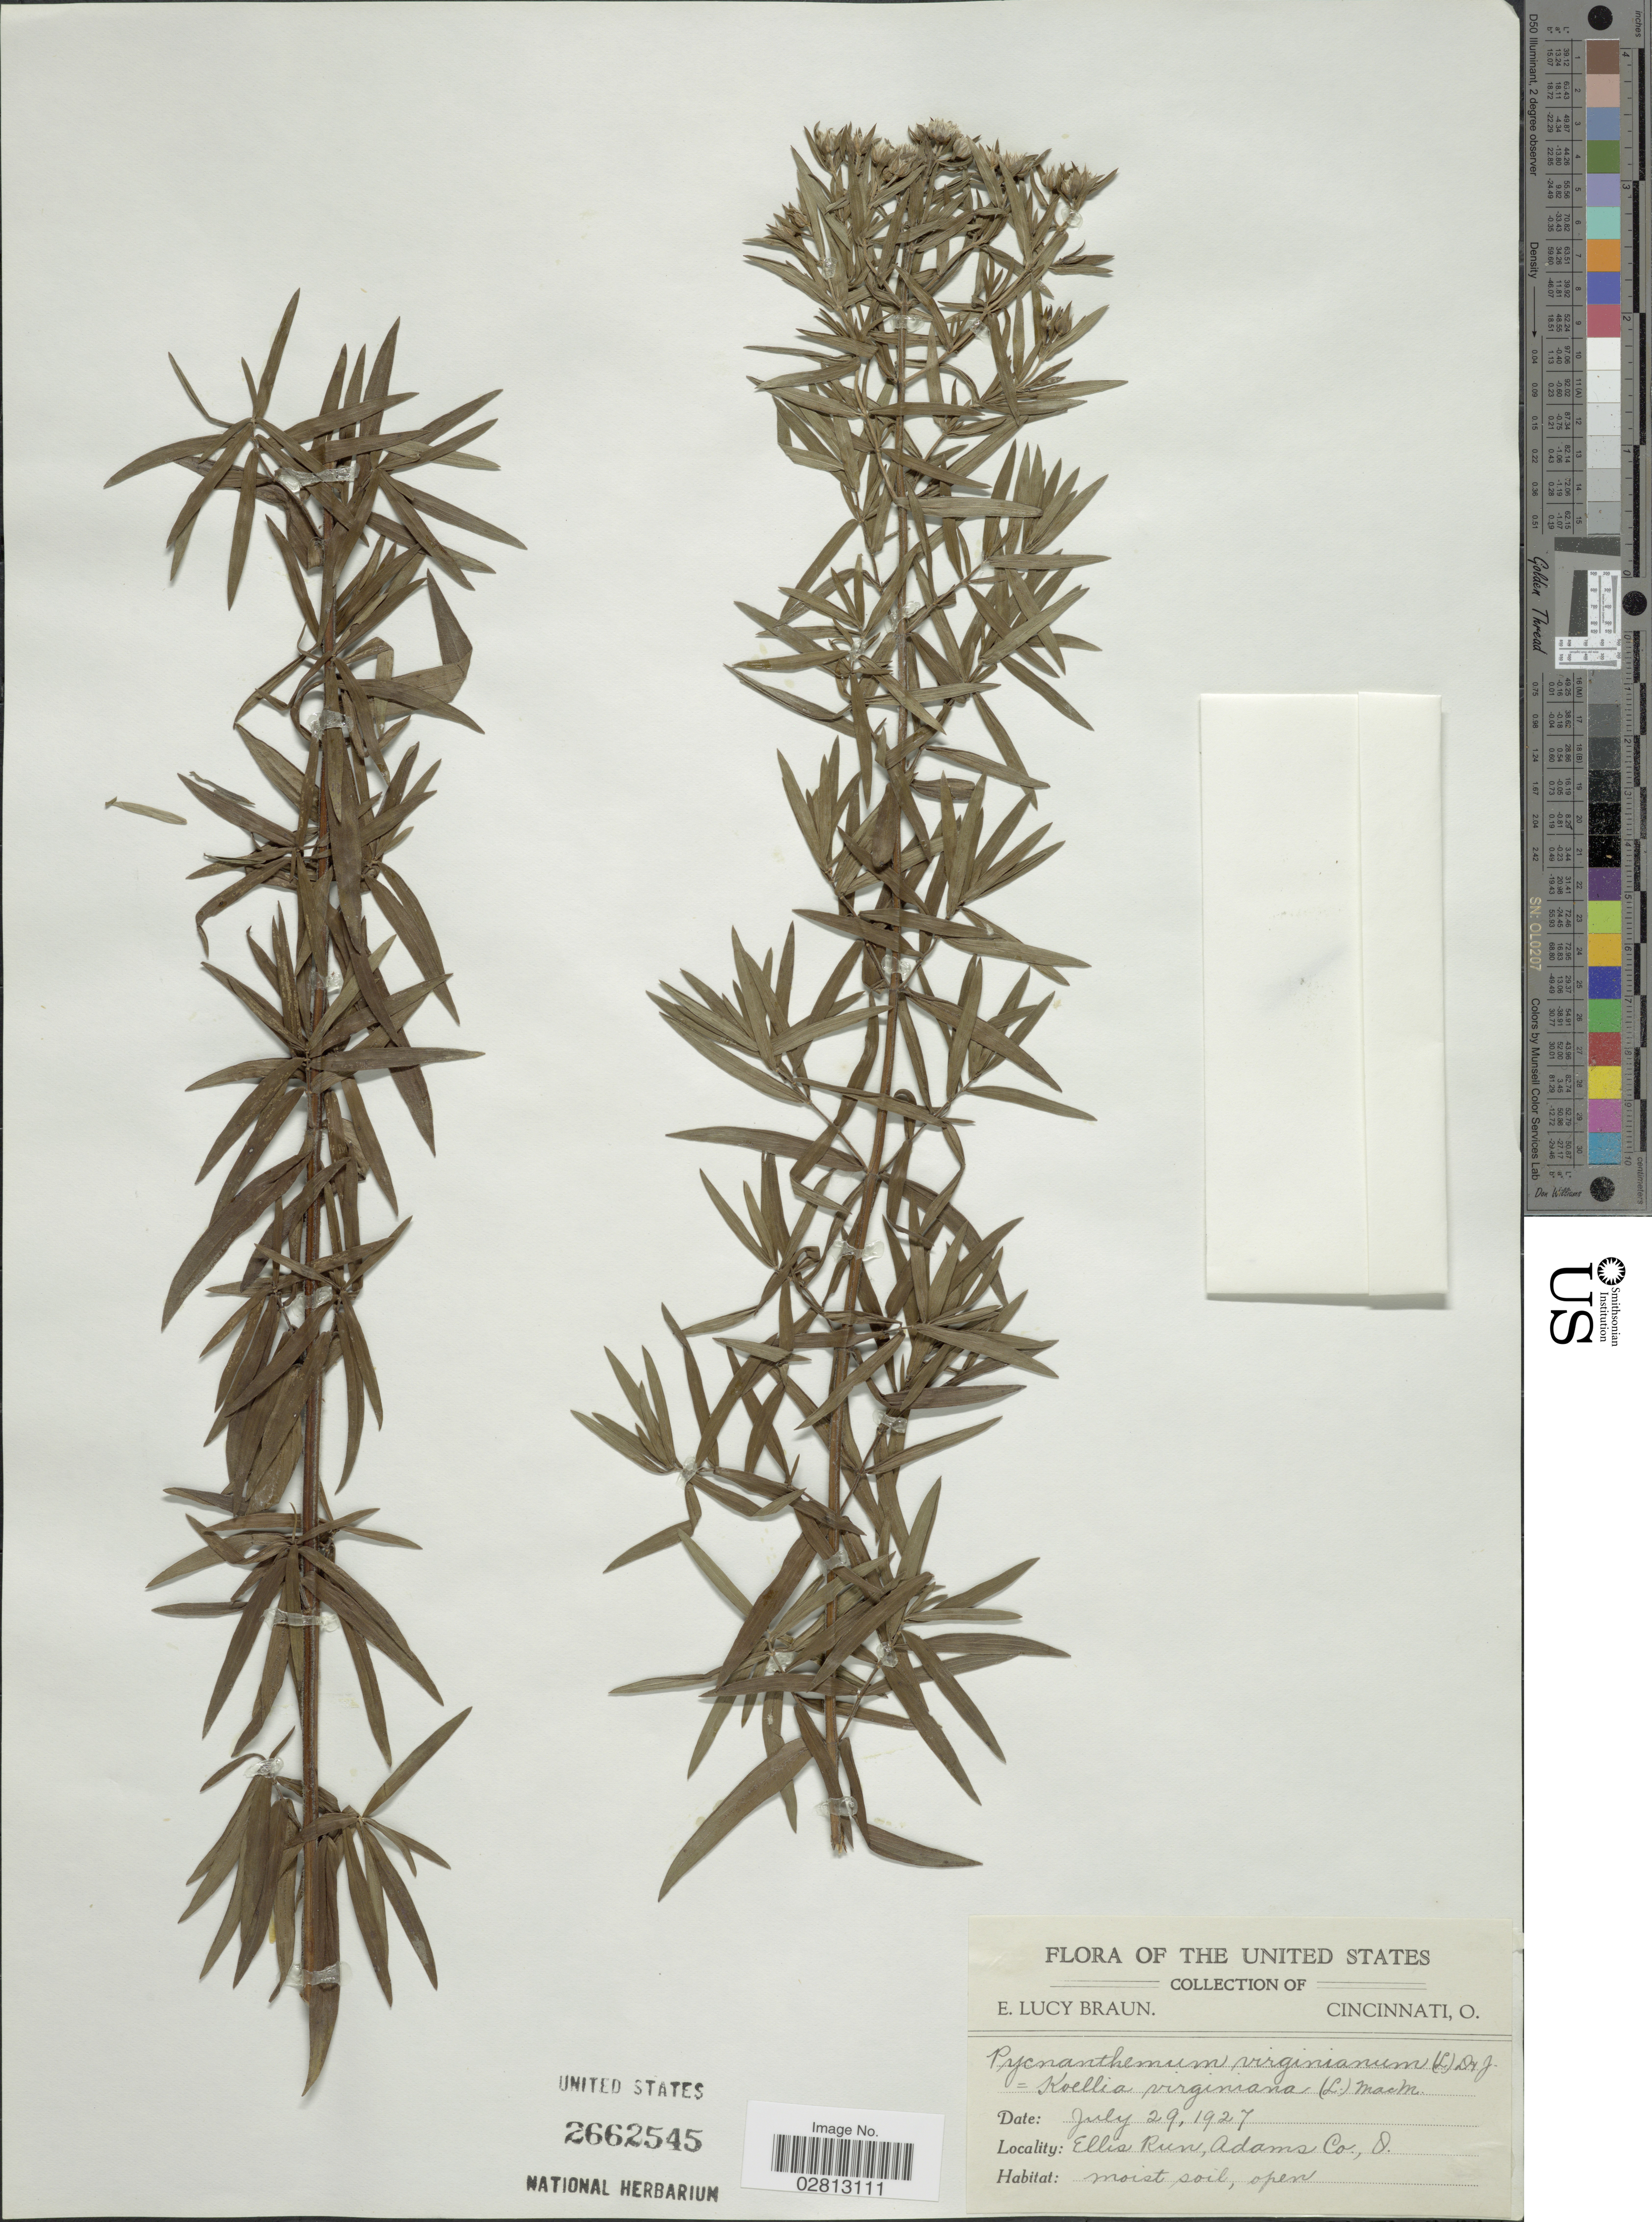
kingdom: Plantae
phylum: Tracheophyta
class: Magnoliopsida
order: Lamiales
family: Lamiaceae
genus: Pycnanthemum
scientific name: Pycnanthemum virginianum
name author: (L.) Durand & B.D. Jacks. ex B.L. Rob. & Fernald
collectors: E. L. Braun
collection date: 1927-07-29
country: United States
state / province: Ohio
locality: Ellis Run, Adams Co.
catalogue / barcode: US 2662545